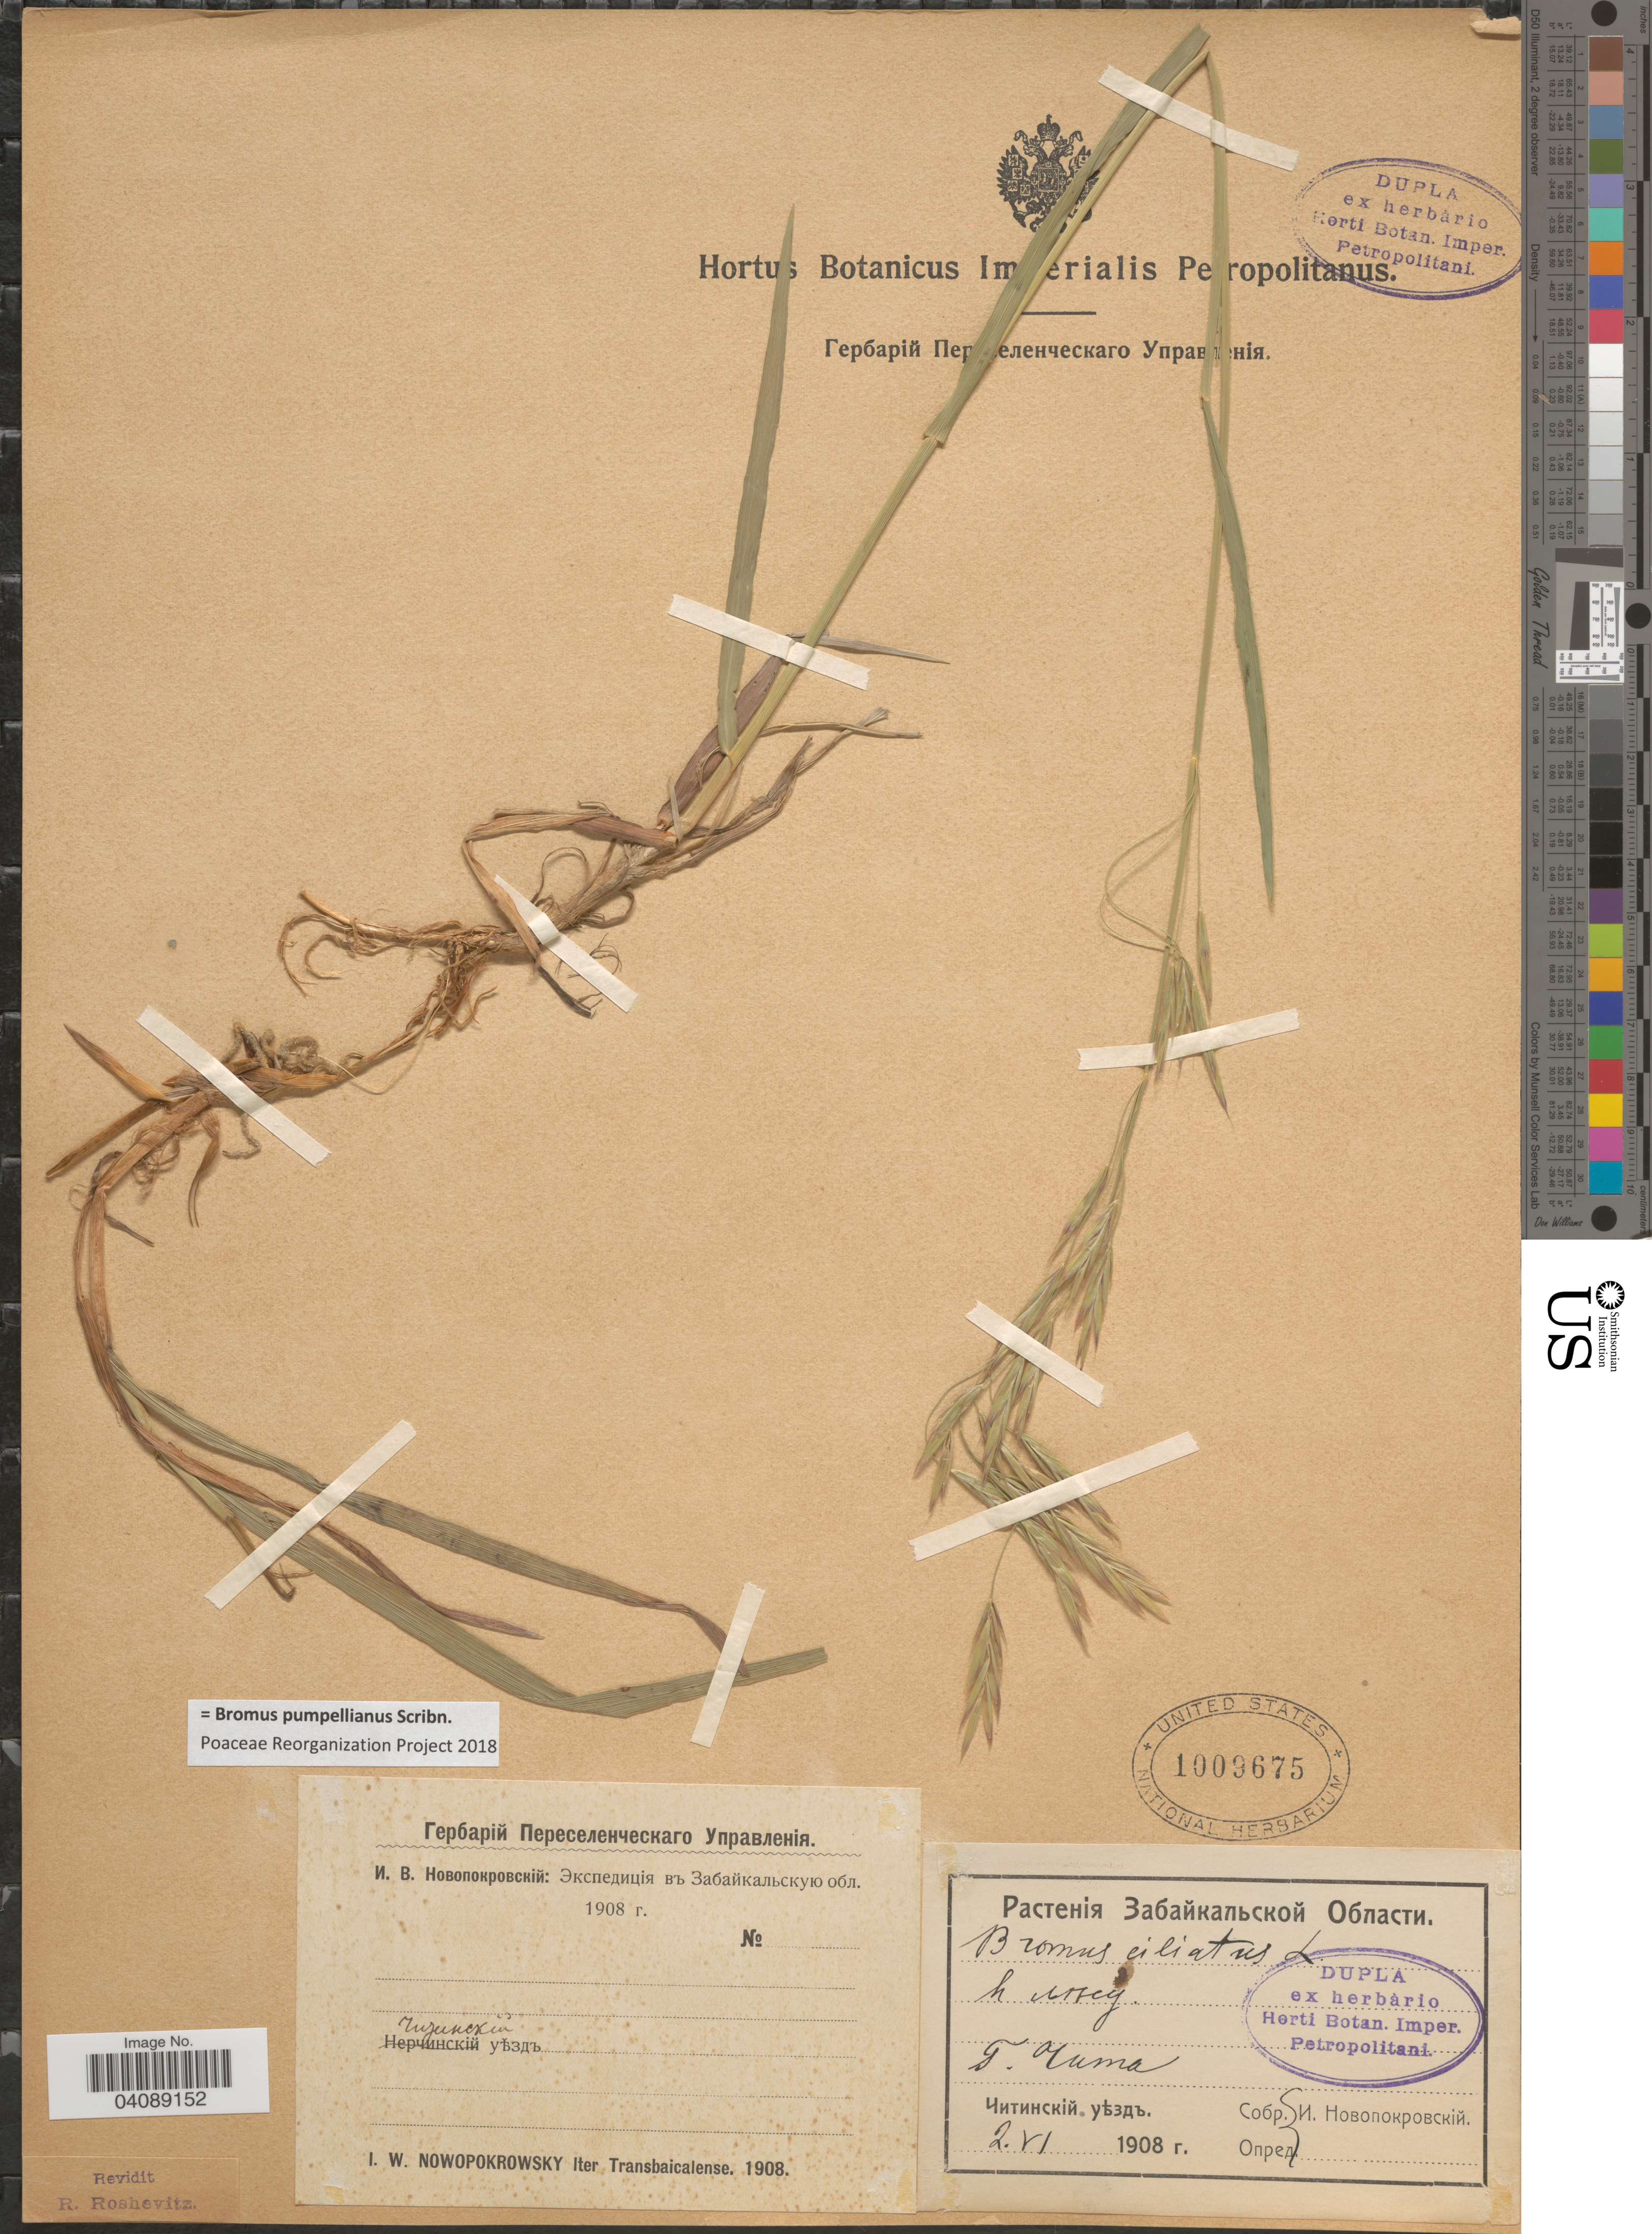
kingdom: Plantae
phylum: Tracheophyta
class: Liliopsida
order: Poales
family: Poaceae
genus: Bromus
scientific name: Bromus pumpellianus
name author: Scribn.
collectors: I. Novopokrovskiy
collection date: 1908-06-02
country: Russian Federation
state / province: Zabaykalsky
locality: Iter Transbaicalense. Chita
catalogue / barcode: US 1009675